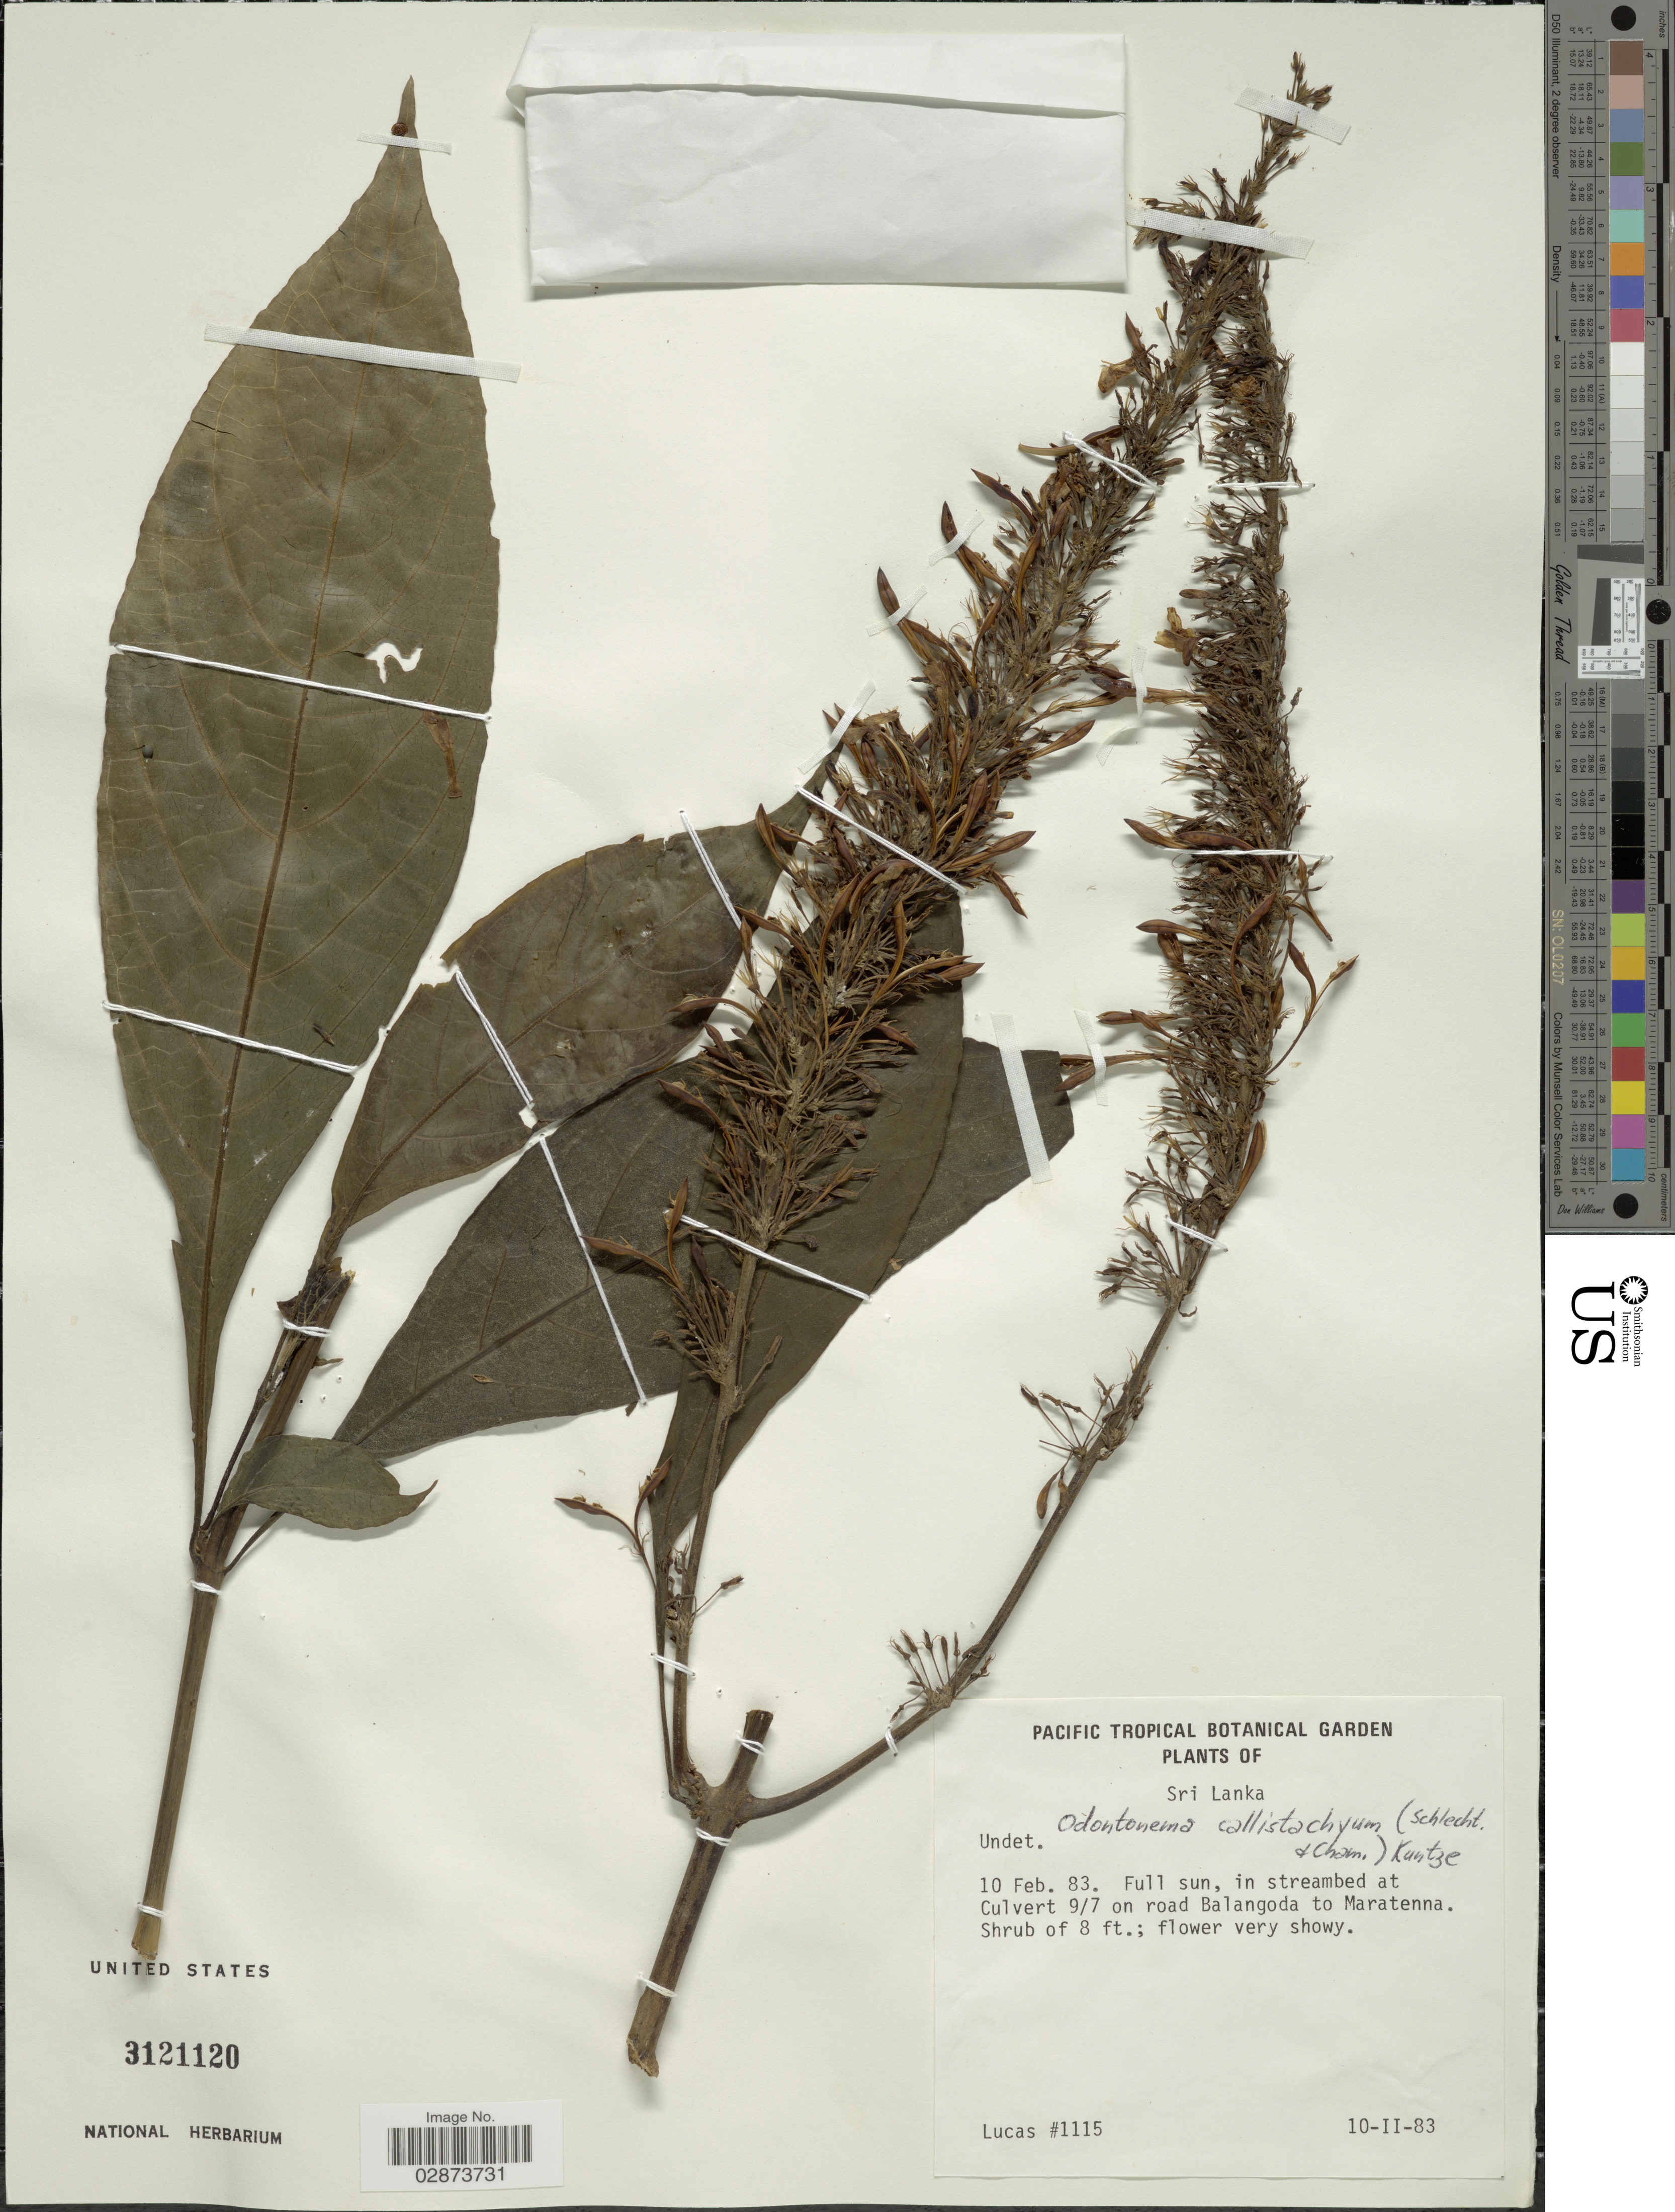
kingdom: Plantae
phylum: Tracheophyta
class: Magnoliopsida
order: Lamiales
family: Acanthaceae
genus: Odontonema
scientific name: Odontonema callistachyum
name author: (Schltdl. & Cham.) Kuntze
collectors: Lucas, --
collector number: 1115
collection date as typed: Transcribed d/m/y: 10/2/83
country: Sri Lanka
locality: Full sun, in streambed at Culvert 9/7 on road Balangoda to Maratenna.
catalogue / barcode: US 3121120